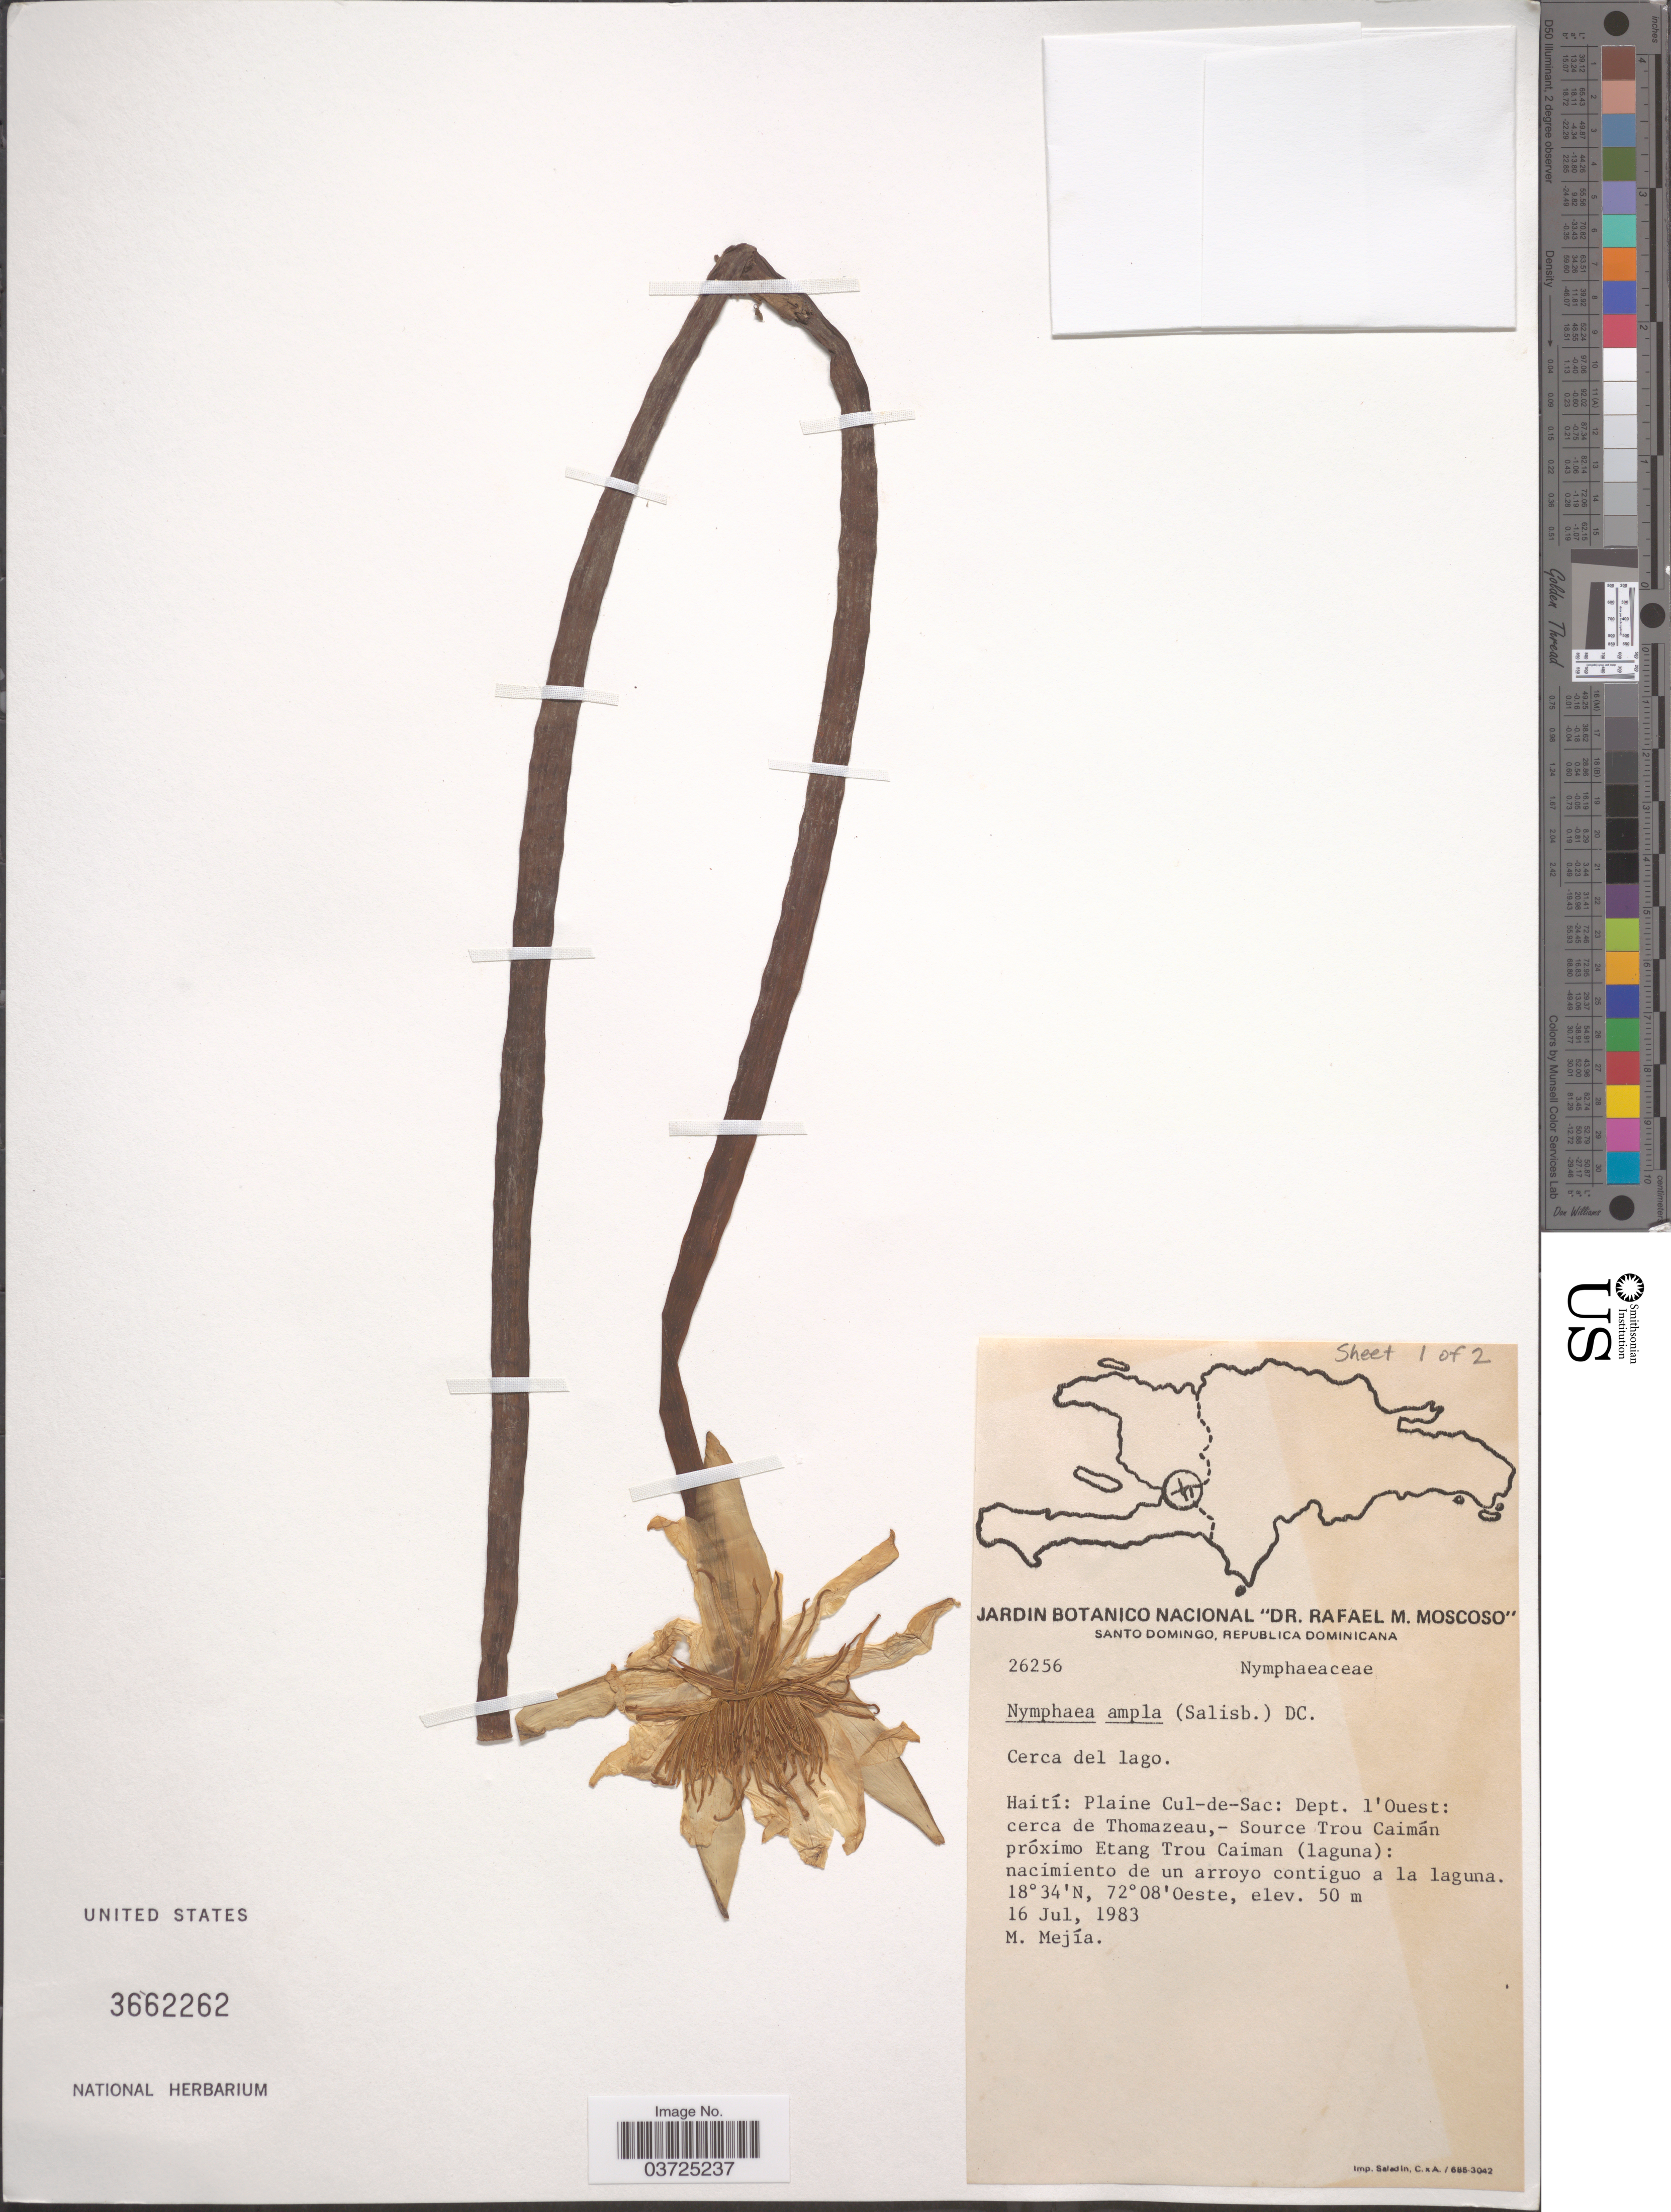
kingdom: Plantae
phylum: Tracheophyta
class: Magnoliopsida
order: Nymphaeales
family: Nymphaeaceae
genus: Nymphaea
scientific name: Nymphaea ampla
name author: (Salisb.) DC.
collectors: M. Mejia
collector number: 26256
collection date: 1983-07-16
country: Haiti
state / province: Ouest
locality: Plaine Cul-de-Sac: Dept. l'Ouest: cerca de Thomazeau, - Source Trou Caimán próximo Etang Trou Caiman (laguna).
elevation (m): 50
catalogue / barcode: US 3662262